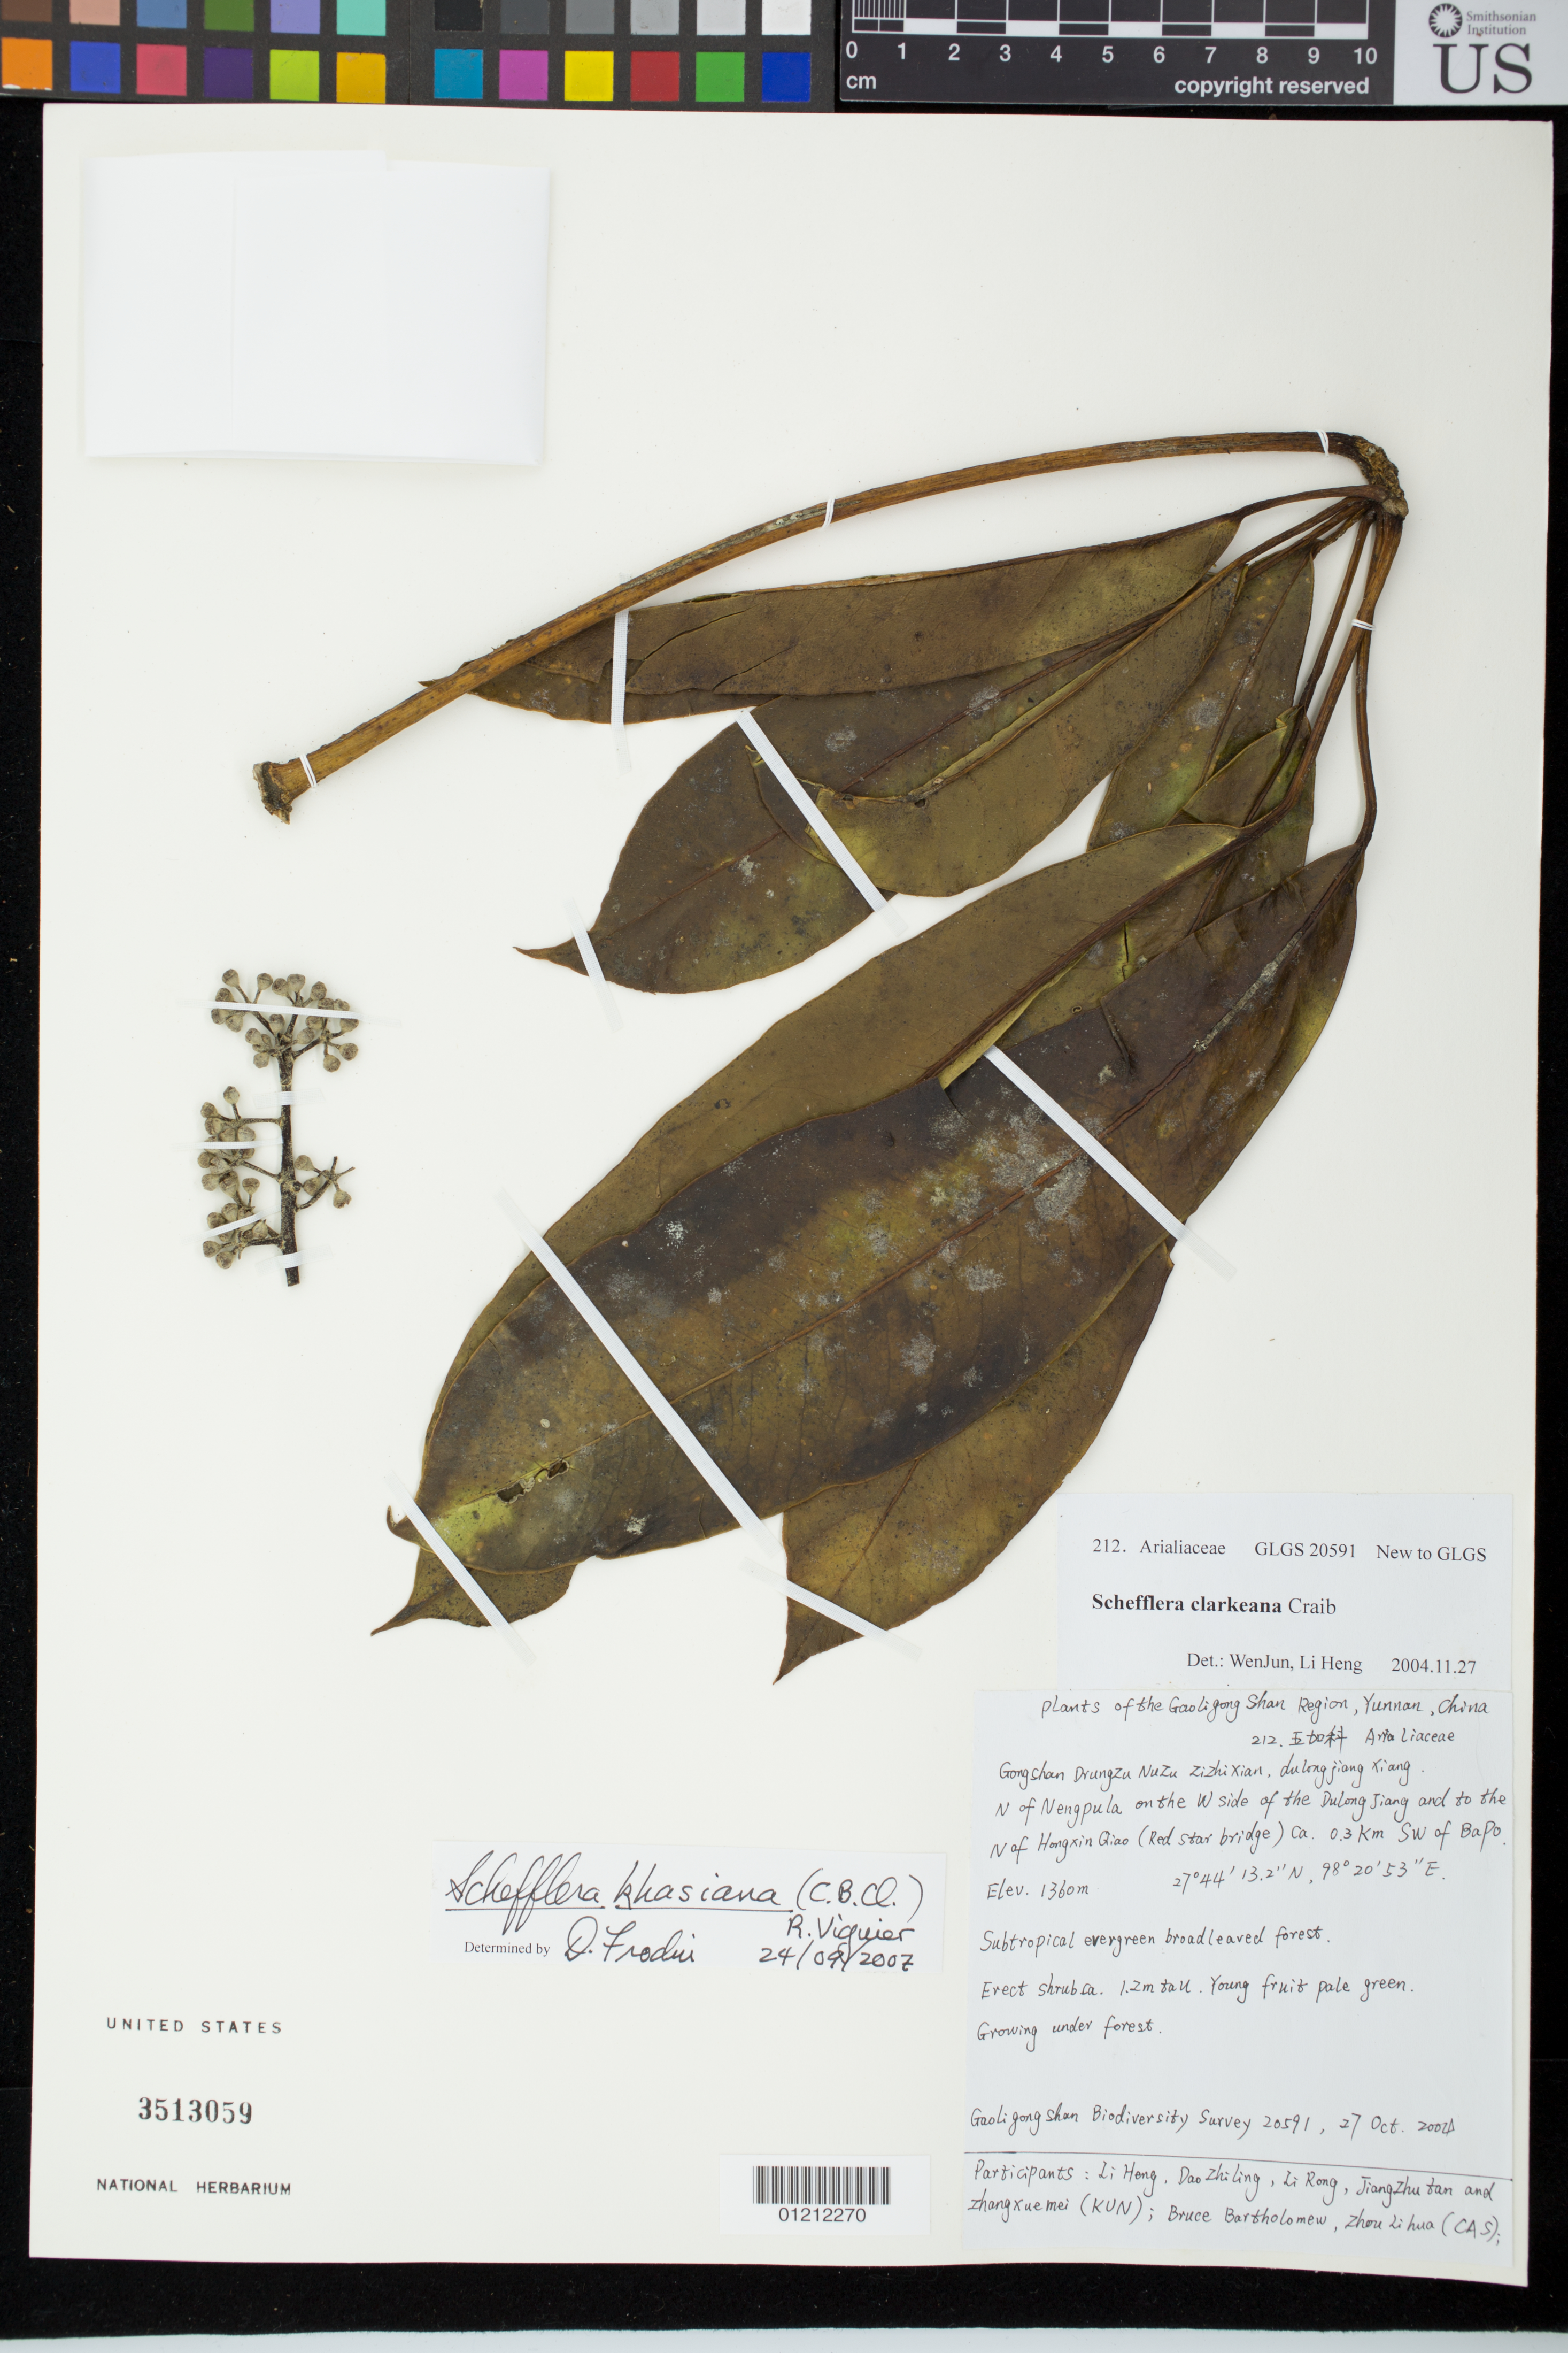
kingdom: Plantae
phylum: Tracheophyta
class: Magnoliopsida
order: Apiales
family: Araliaceae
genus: Schefflera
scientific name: Schefflera khasiana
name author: C.B. Clarke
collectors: L. Heng, D. Zhiling, R. Li & J. Z. Tan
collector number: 212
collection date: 2004-10-27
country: China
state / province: Yunnan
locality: Gaoligong Shan Region, Gong Shan Drungzu Nuzu zizhixian, dulongjiang xiang. N of Nengpula on the W side of the Dulong Jiang and to the N of Hongxin Qiao (Red Star Bridge) ca: 0.3 kilometers SW of Bapo.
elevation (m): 1360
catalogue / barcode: US 3513059